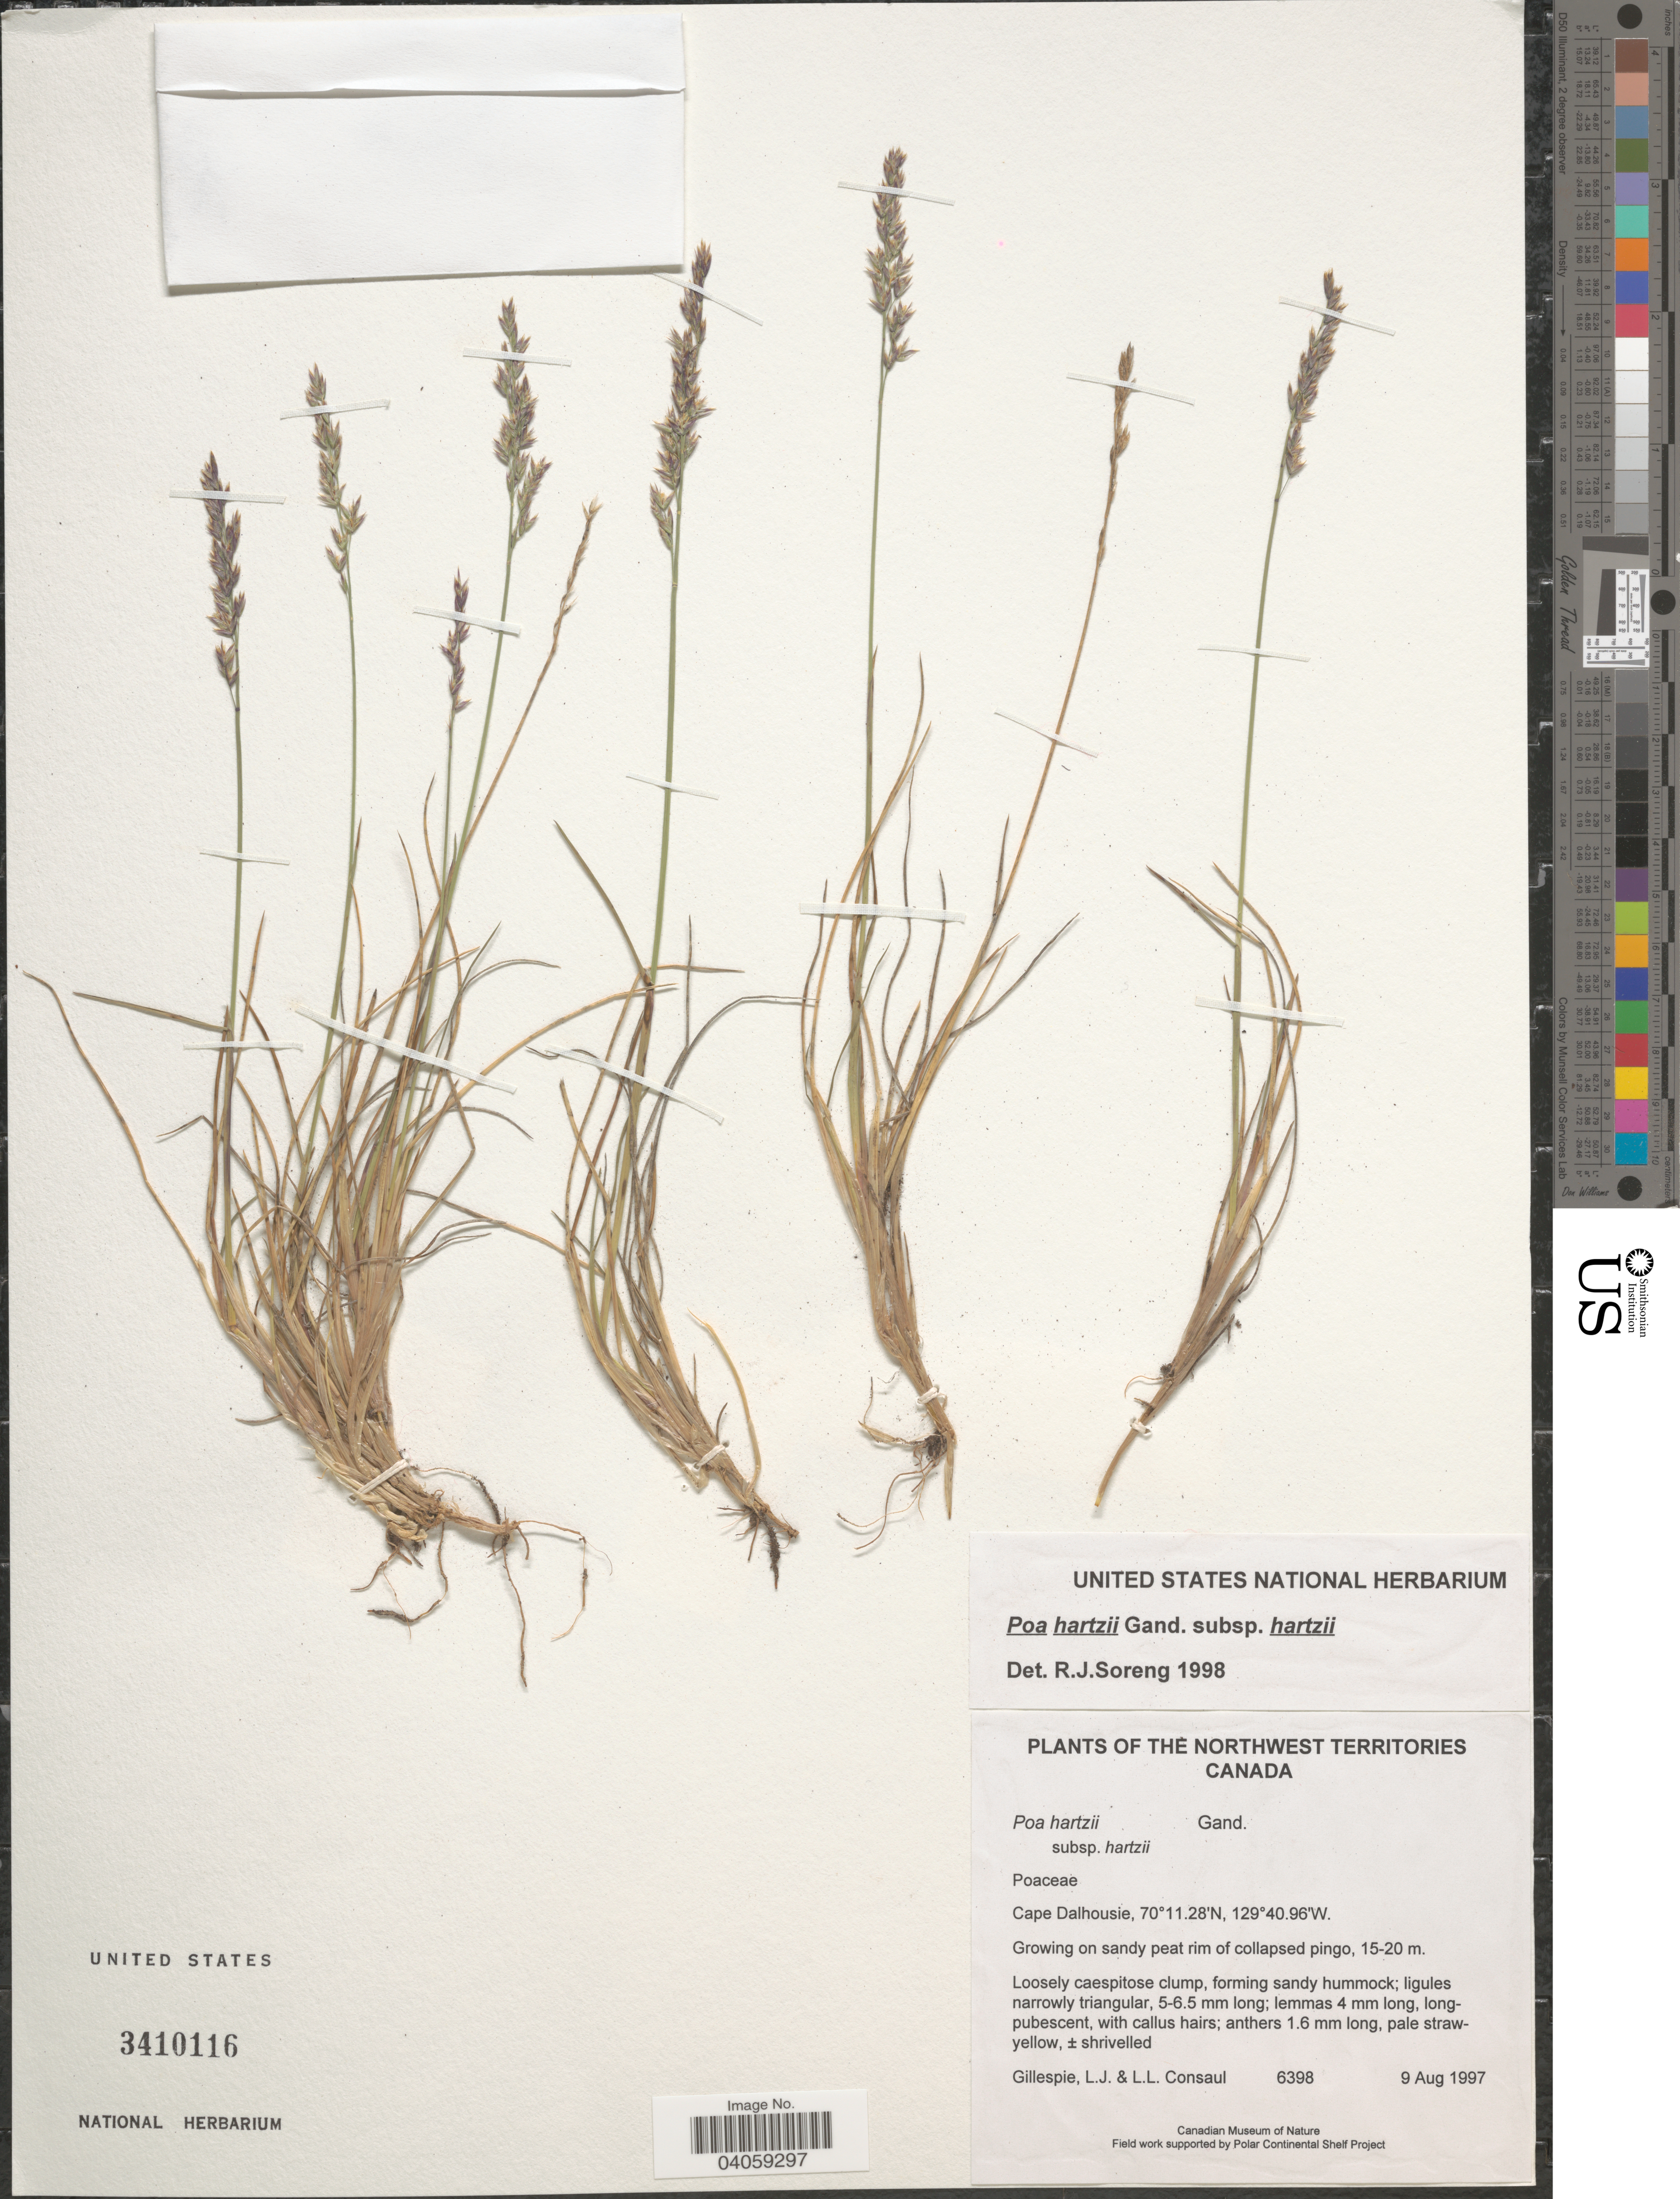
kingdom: Plantae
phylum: Tracheophyta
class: Liliopsida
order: Poales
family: Poaceae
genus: Poa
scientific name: Poa hartzii subsp. hartzii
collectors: L. Gillespie & L. Consaul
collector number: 6398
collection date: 1997-08-09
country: Canada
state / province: Northwest Territories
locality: Cape Dalhousie.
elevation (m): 15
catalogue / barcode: US 3410116